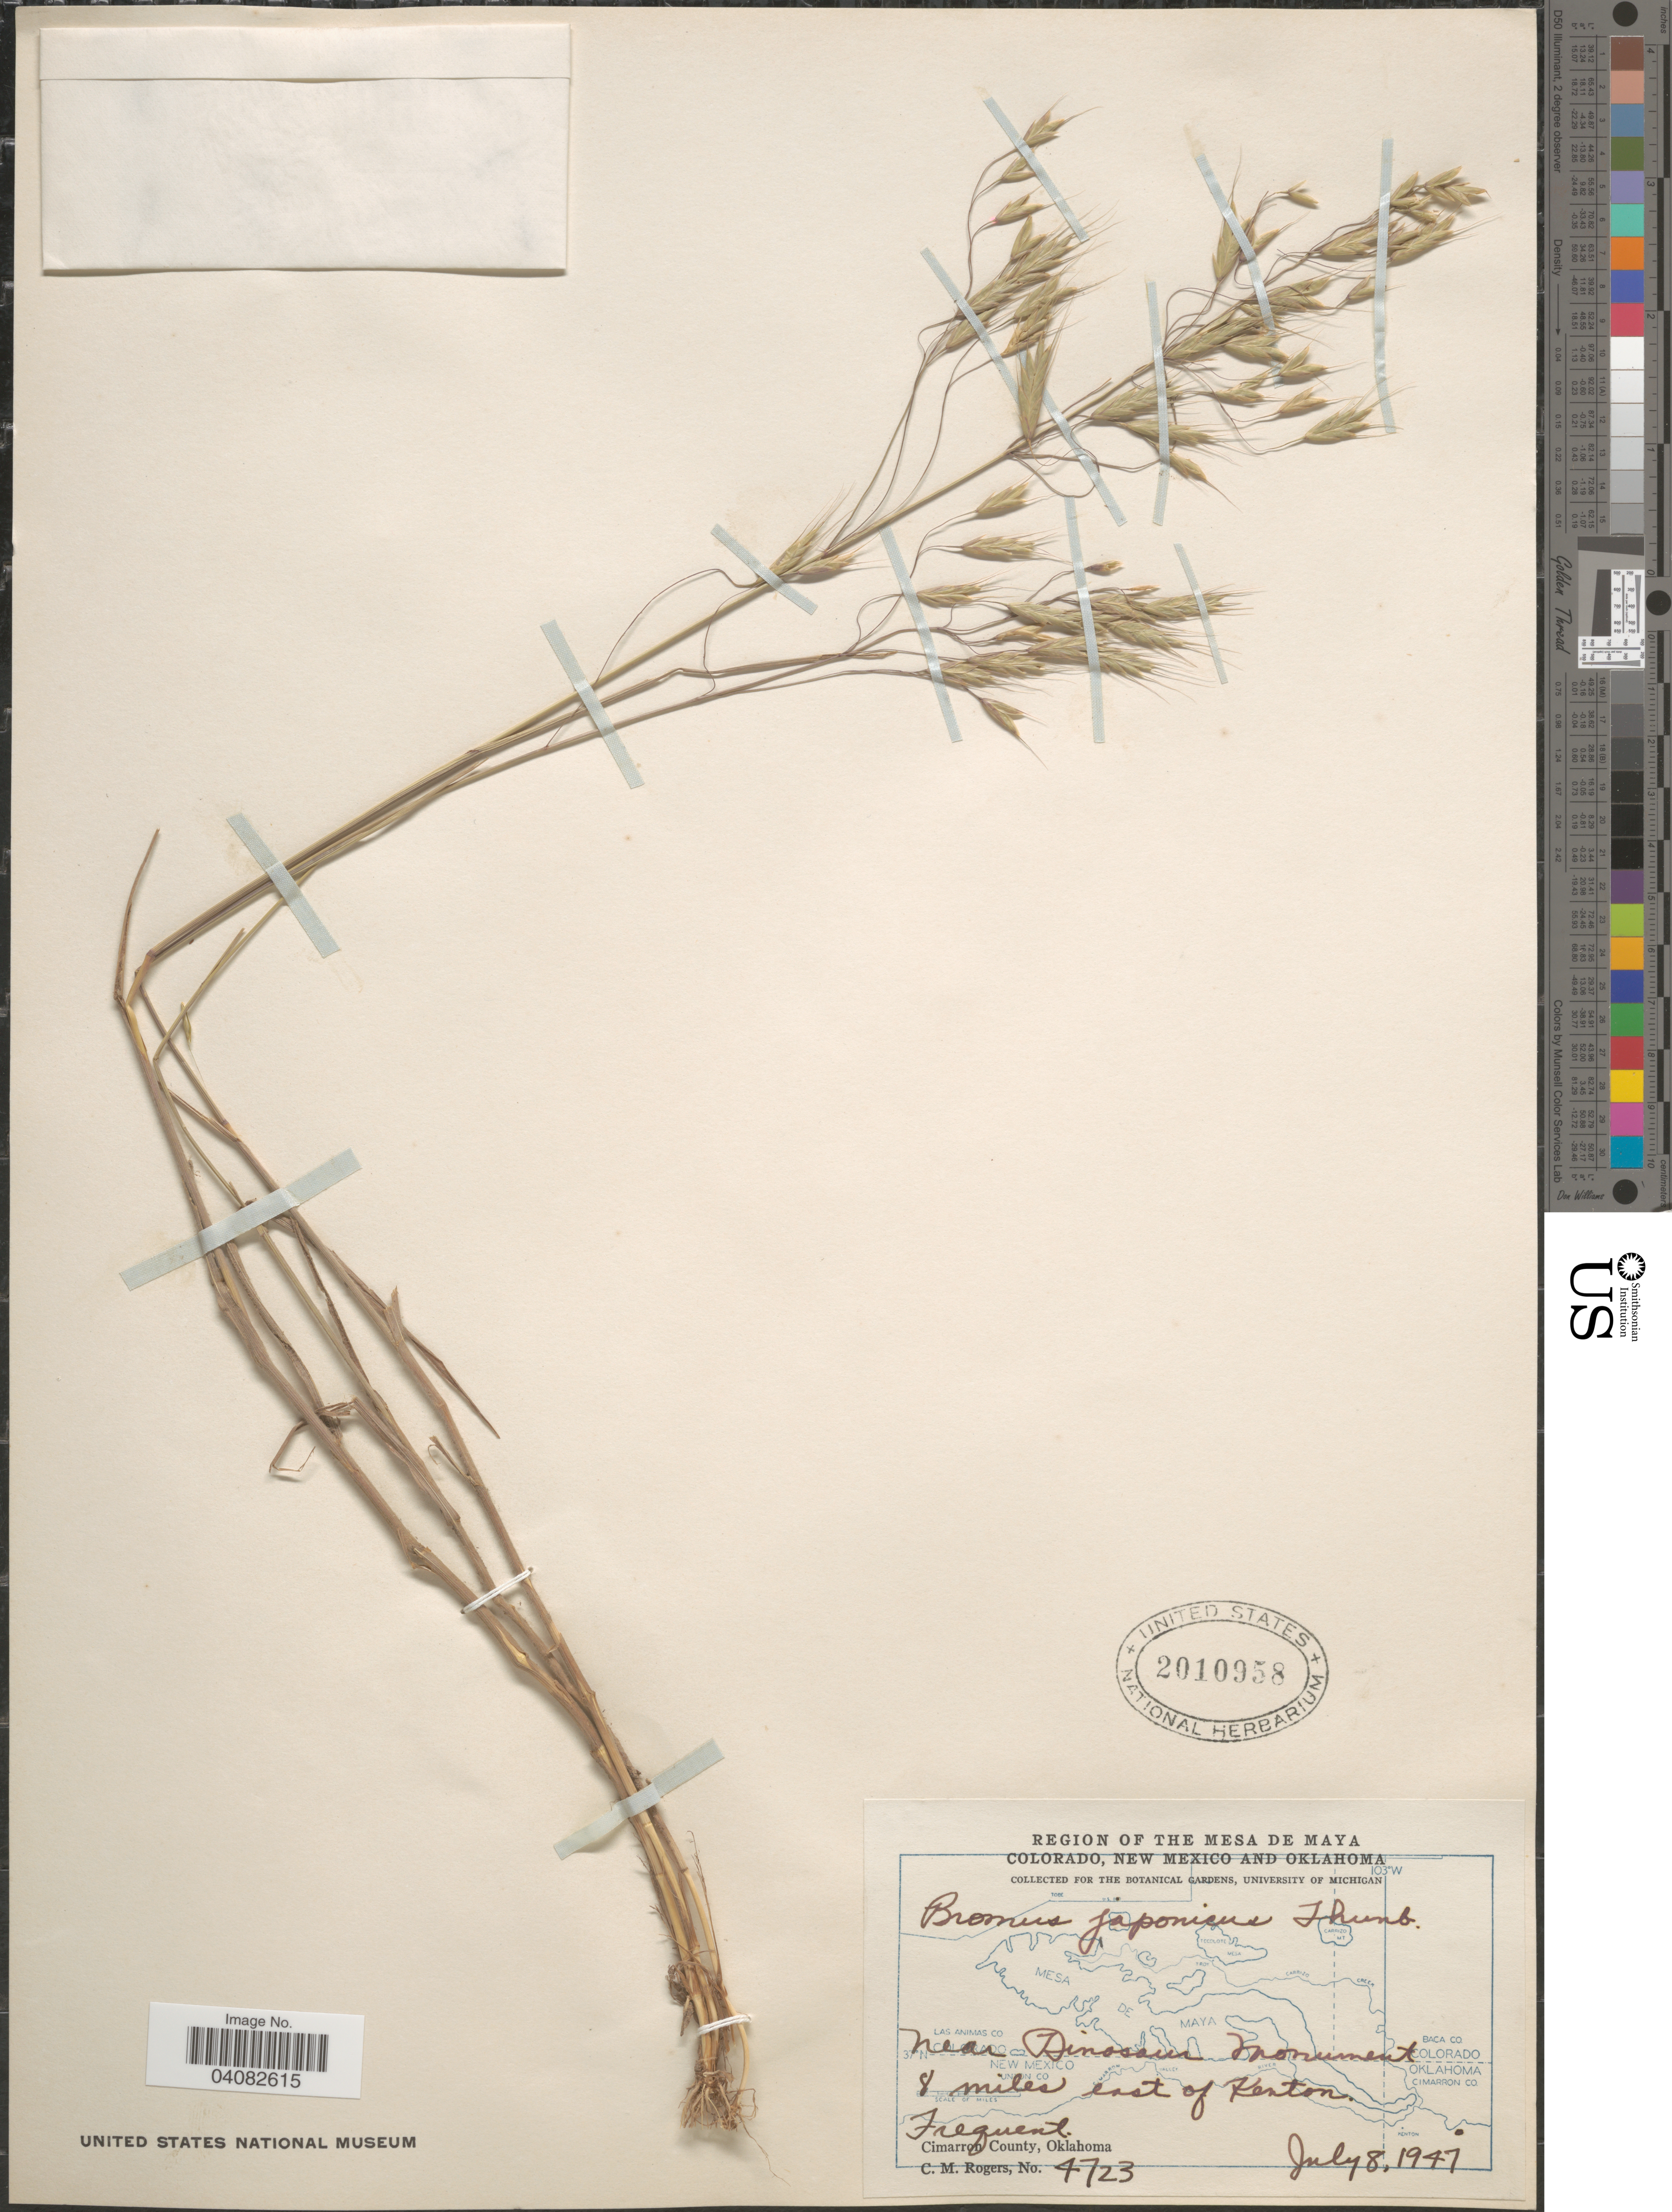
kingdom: Plantae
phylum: Tracheophyta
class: Liliopsida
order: Poales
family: Poaceae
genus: Bromus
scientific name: Bromus japonicus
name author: Houtt.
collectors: C. M. Rogers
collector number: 4723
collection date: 1941-07-08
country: United States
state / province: Oklahoma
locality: Region Of The Mesa De Maya. Near Dinosaur Monument. 8 miles east of Kenton. Cimarron County.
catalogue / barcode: US 2010958